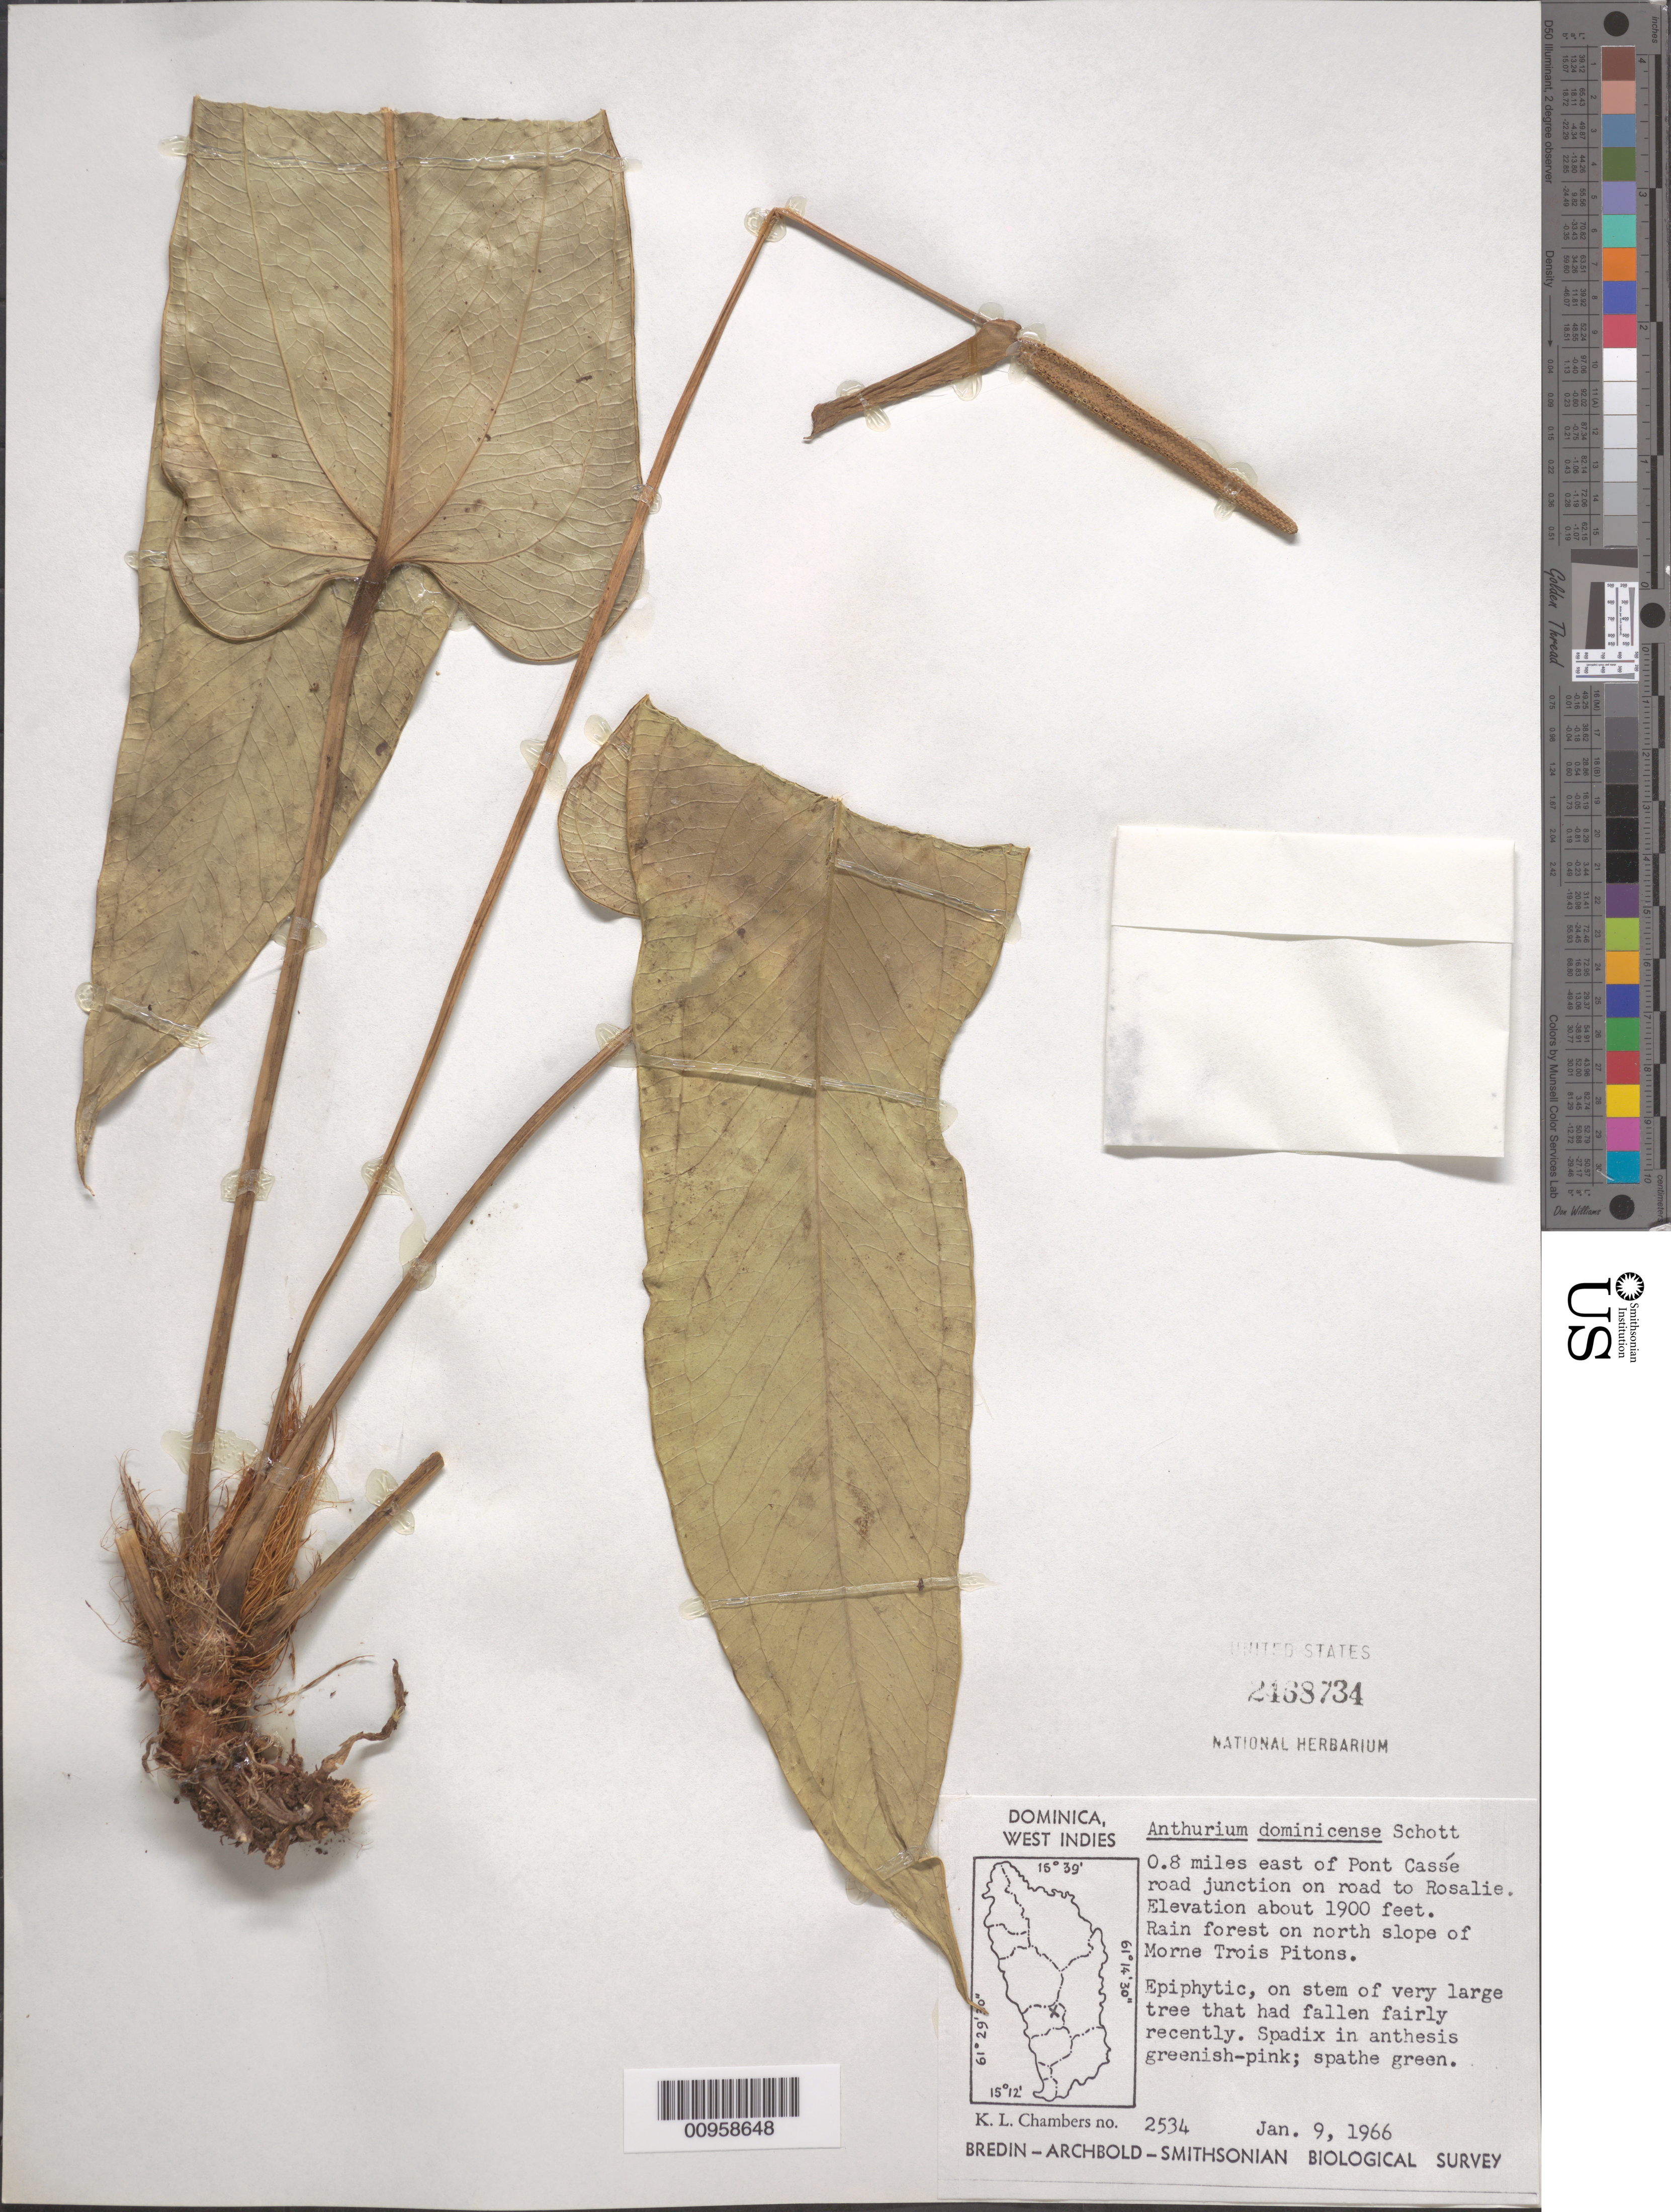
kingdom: Plantae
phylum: Tracheophyta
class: Liliopsida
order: Alismatales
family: Araceae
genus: Anthurium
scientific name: Anthurium dominicense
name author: Schott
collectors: K. L. Chambers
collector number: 2534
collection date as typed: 09 Jan 1966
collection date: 1966-01-09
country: Dominica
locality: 0.8 miles east of Pont Cassé road junction on road to Rosalie; north slope of Morne Trois Pitons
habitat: Rainforest; on stem of very large tree that had fallen fairly recently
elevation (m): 579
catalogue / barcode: US 2468734